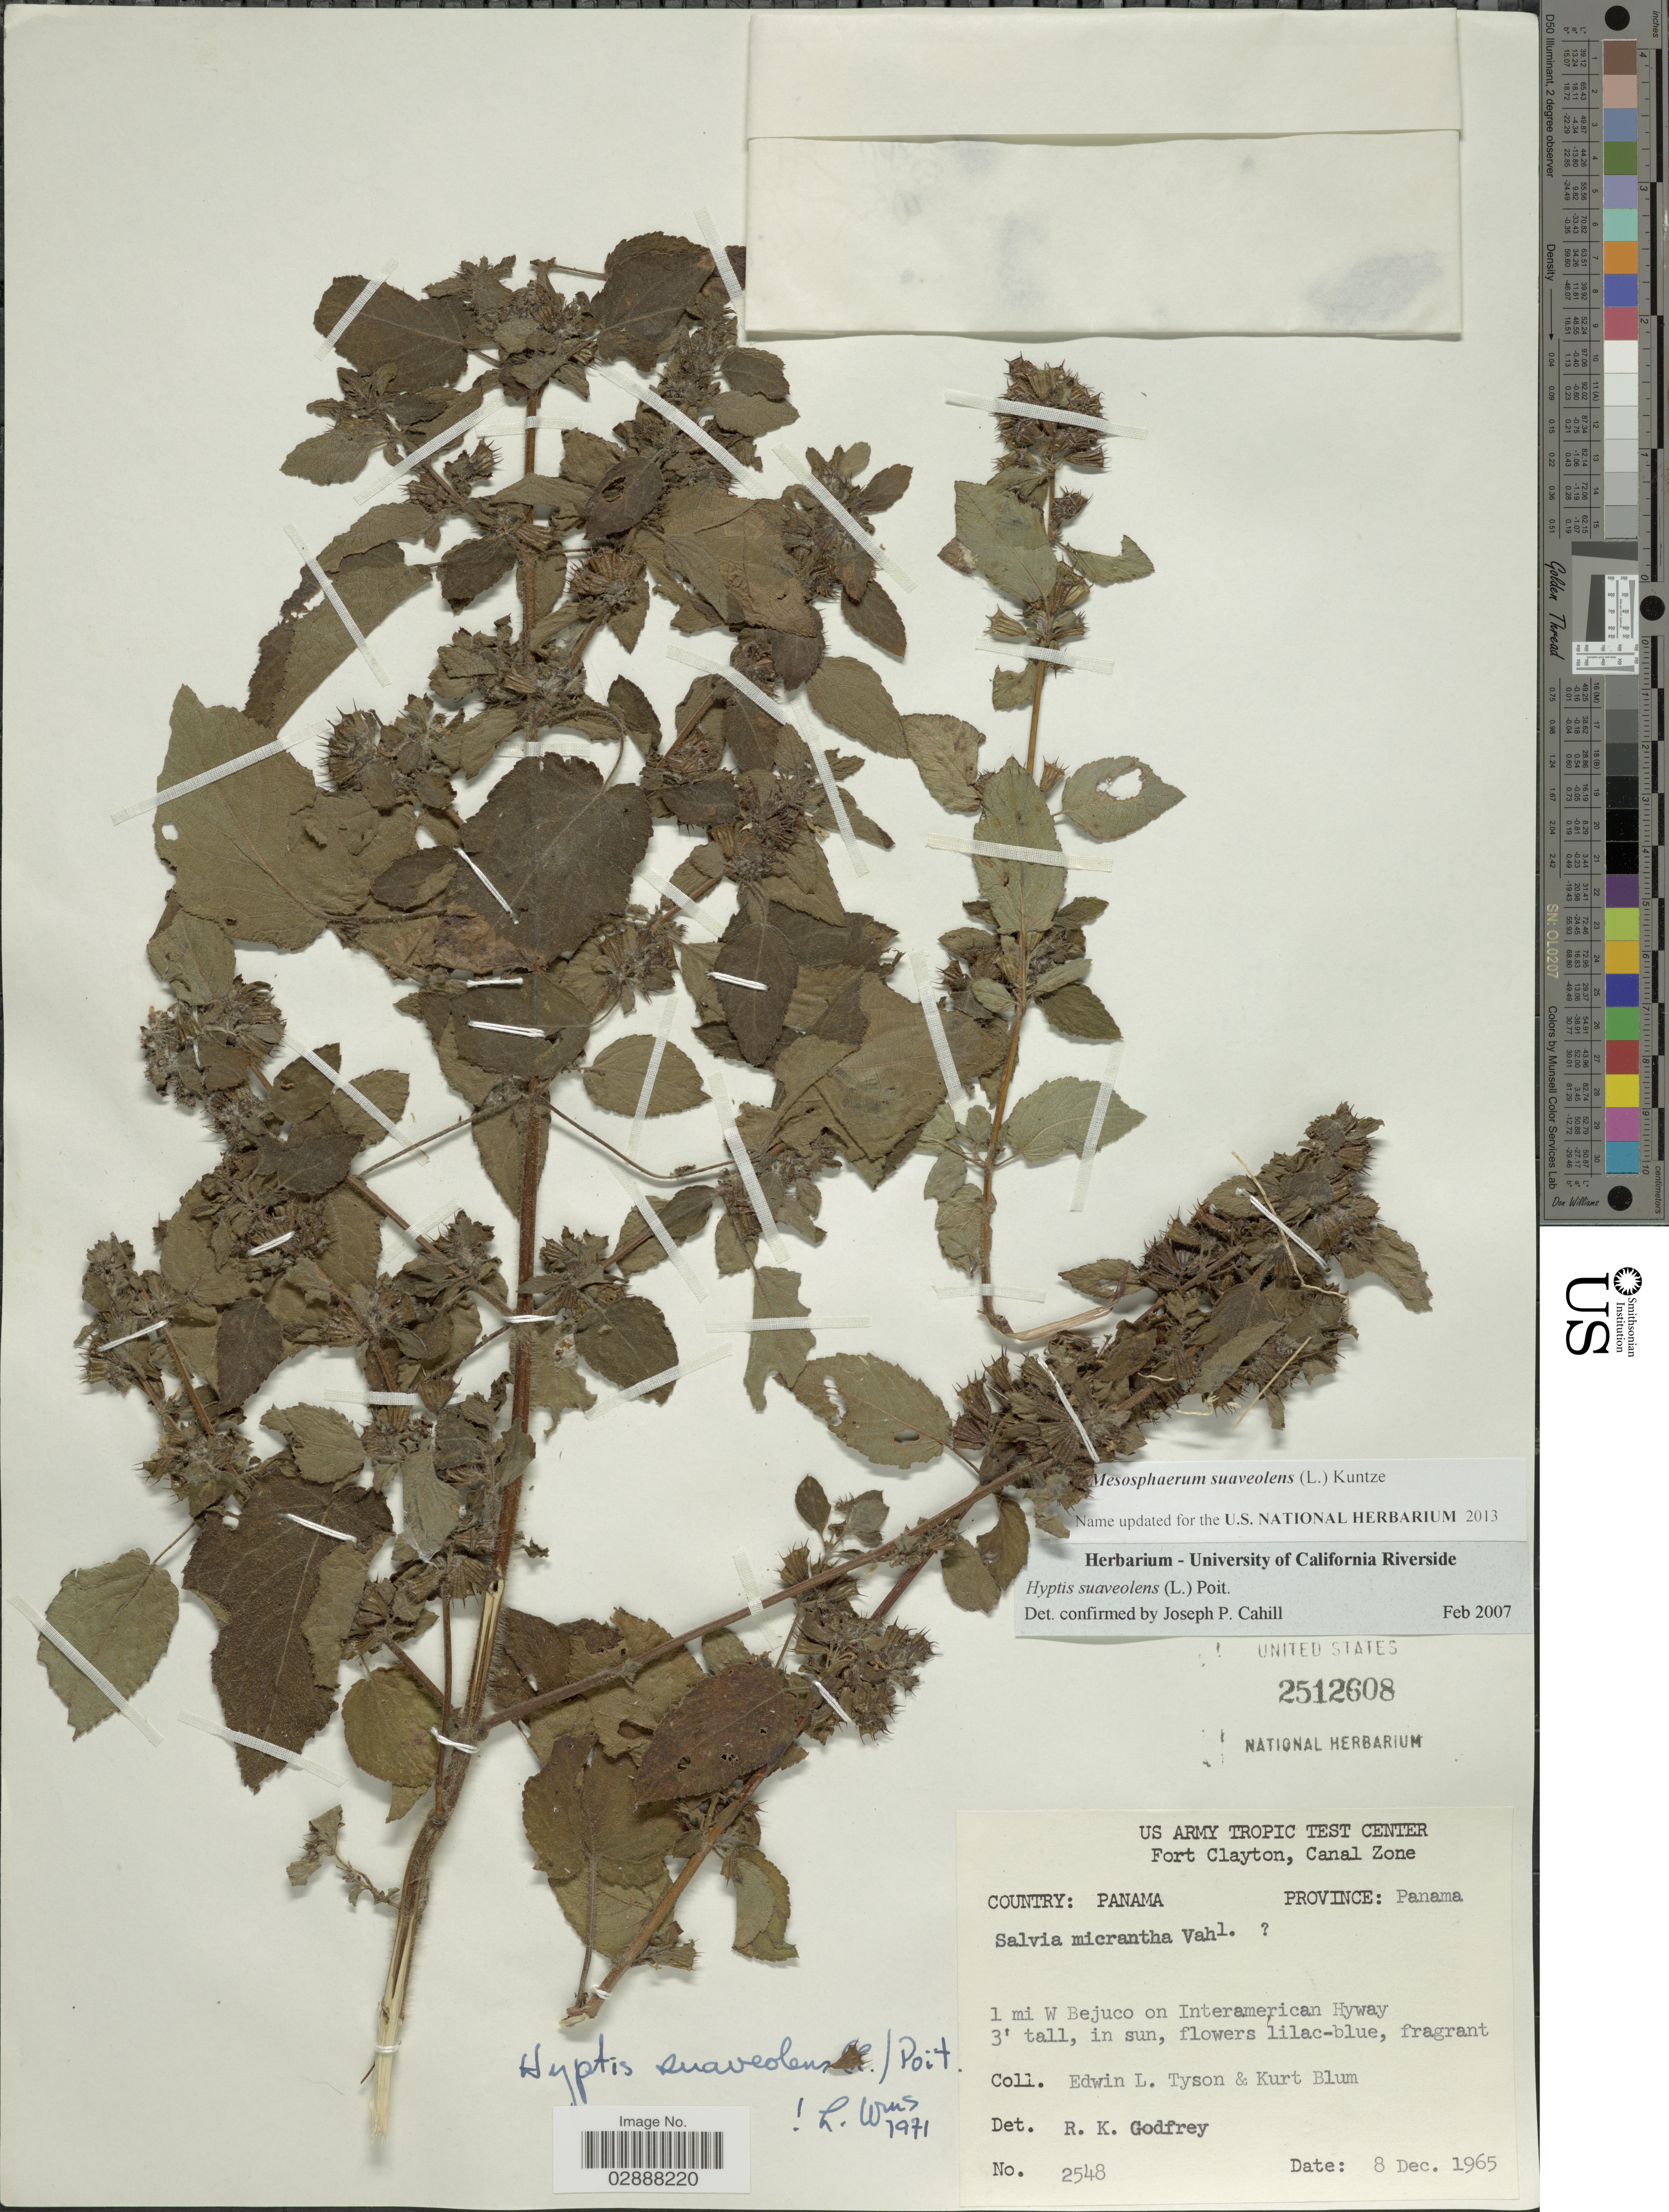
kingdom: Plantae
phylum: Tracheophyta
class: Magnoliopsida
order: Lamiales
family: Lamiaceae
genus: Mesosphaerum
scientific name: Mesosphaerum suaveolens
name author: (L.) Kuntze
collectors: E. L. Tyson & K. E. Blum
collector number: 2548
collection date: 1965-12-08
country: Panama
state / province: Panamá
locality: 1 mi W Bejuco on Interamerican Hyway.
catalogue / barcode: US 2512608